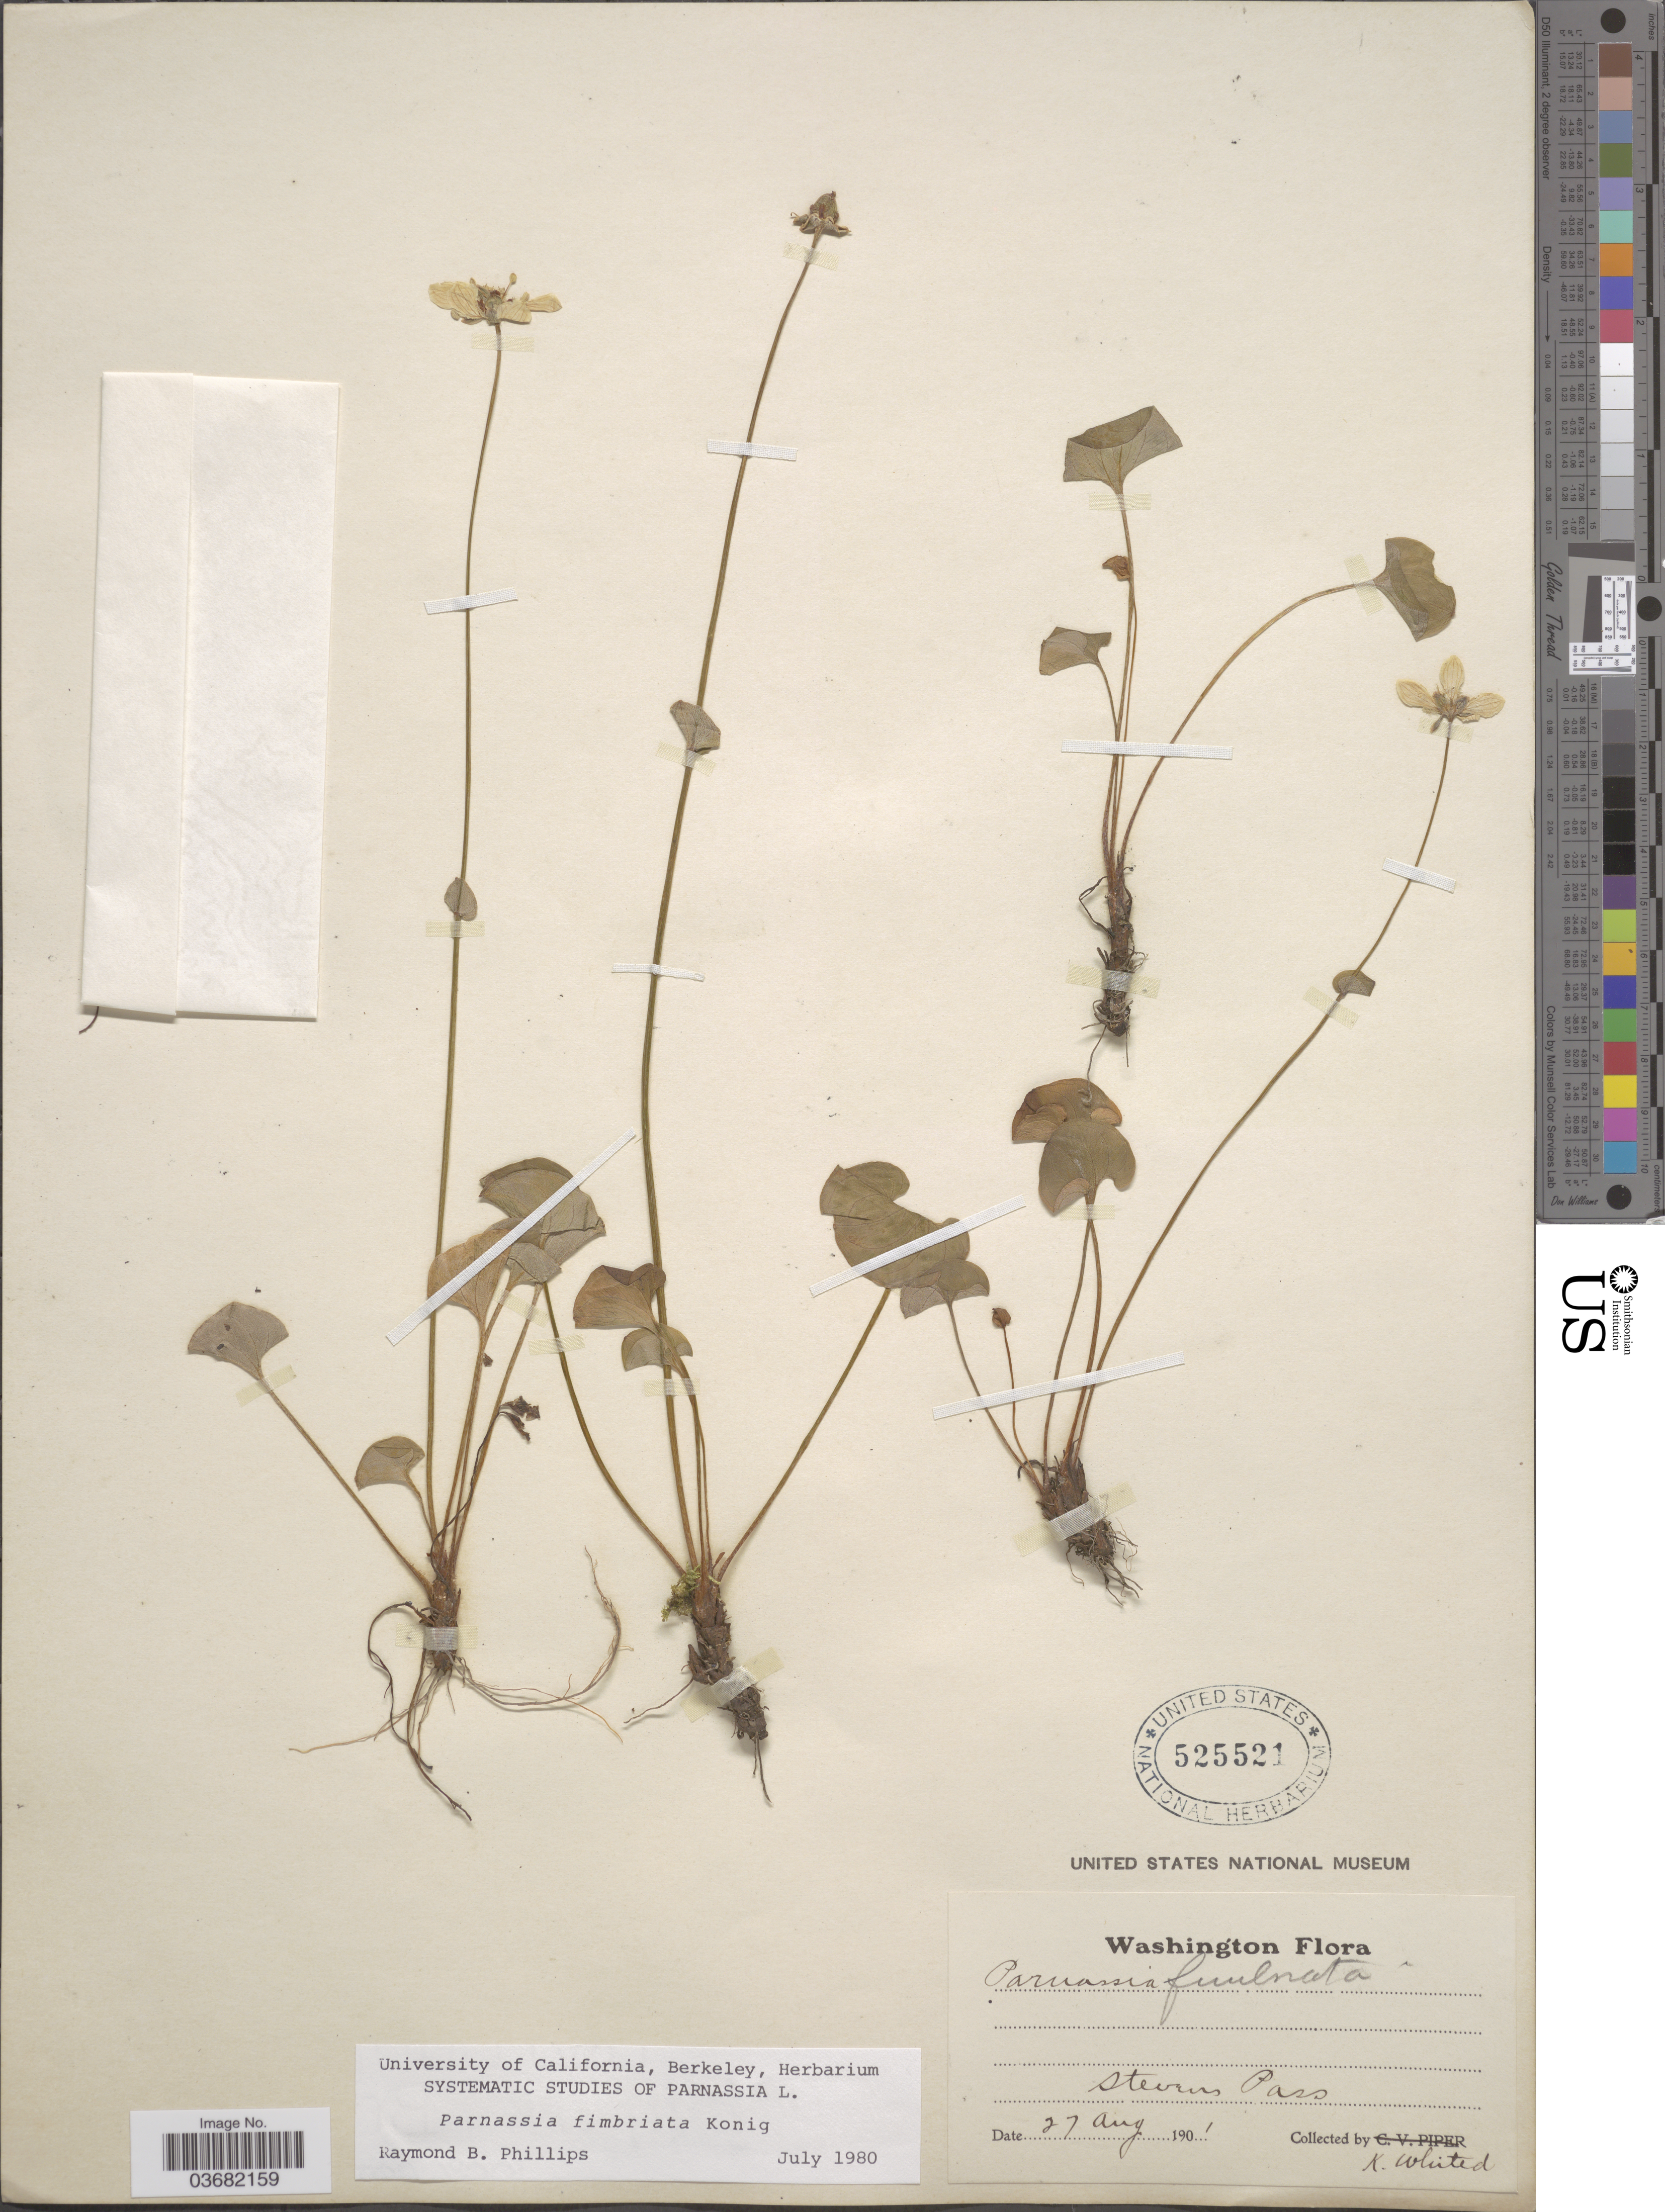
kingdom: Plantae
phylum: Tracheophyta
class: Magnoliopsida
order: Celastrales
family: Parnassiaceae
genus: Parnassia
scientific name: Parnassia fimbriata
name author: K.D. Koenig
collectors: K. Whited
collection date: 1901-08-27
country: United States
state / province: Washington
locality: Stevens Pass.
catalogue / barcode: US 525521